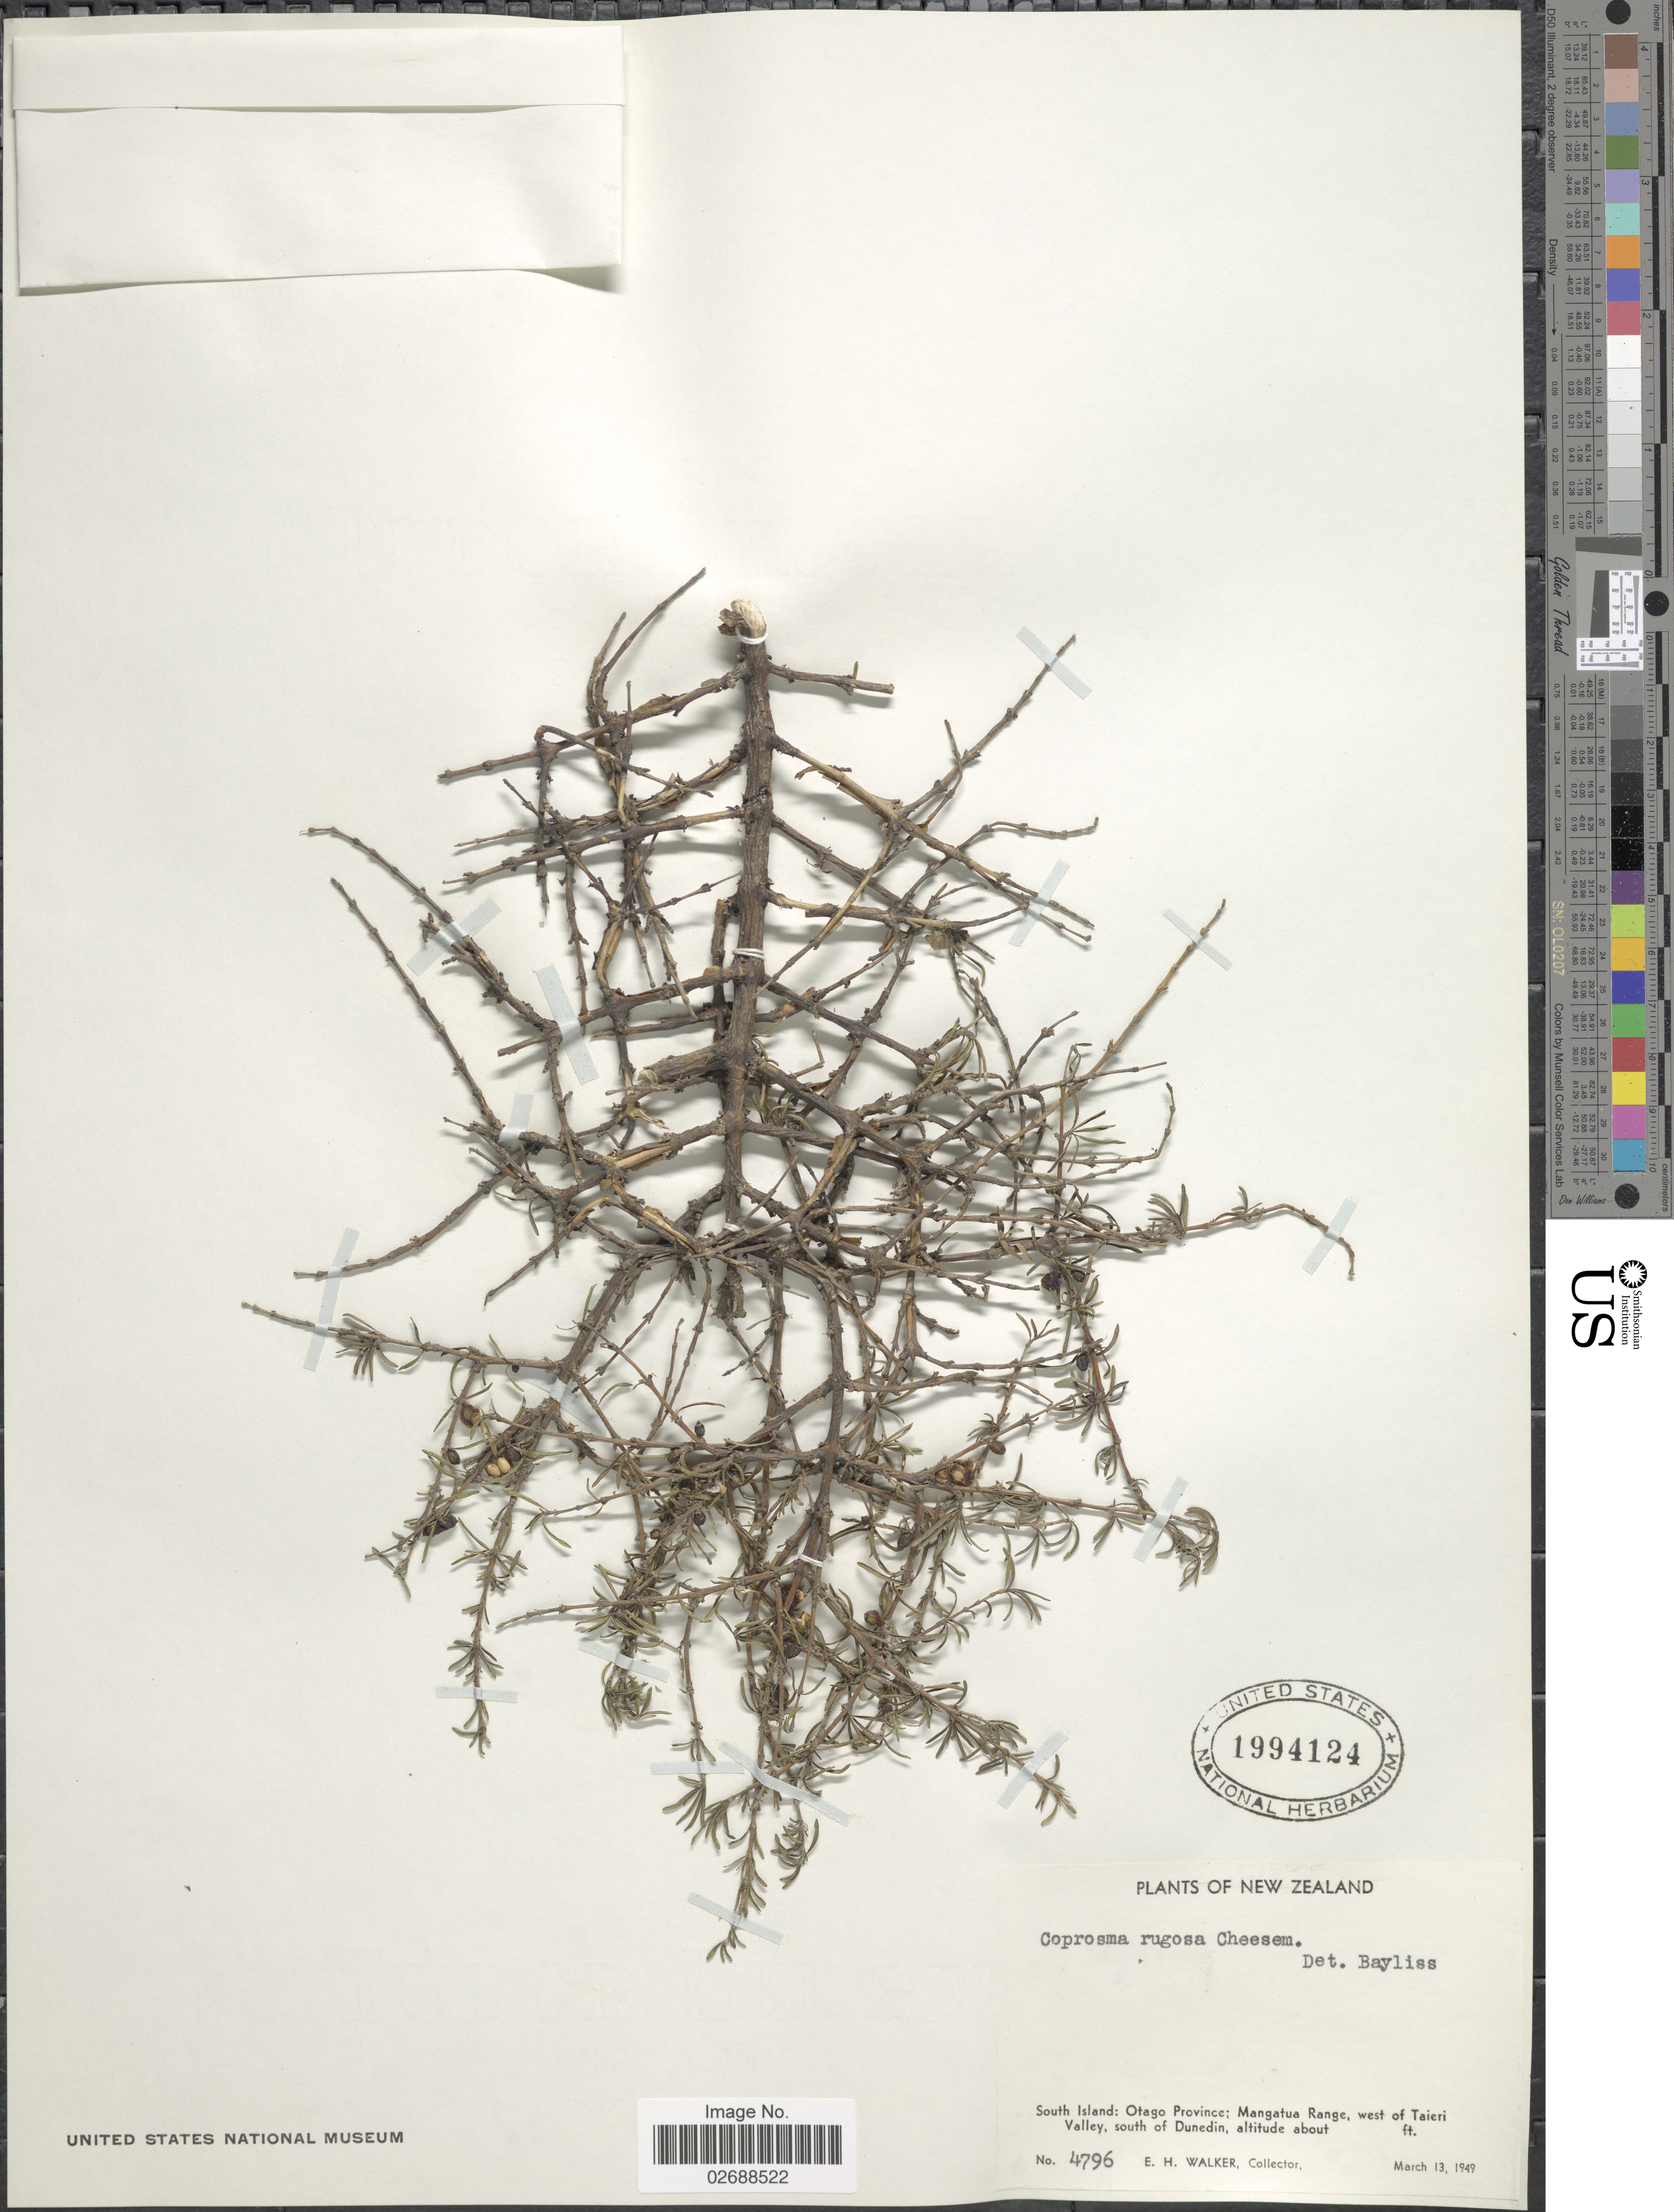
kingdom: Plantae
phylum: Tracheophyta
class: Magnoliopsida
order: Gentianales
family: Rubiaceae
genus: Coprosma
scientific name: Coprosma rugosa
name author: Cheeseman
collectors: E. H. Walker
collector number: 4796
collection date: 1949-03-13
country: New Zealand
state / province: Otago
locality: South Island; Mangatua Range, west of Taieri Valley, south of Dunedin.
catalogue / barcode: US 1994124